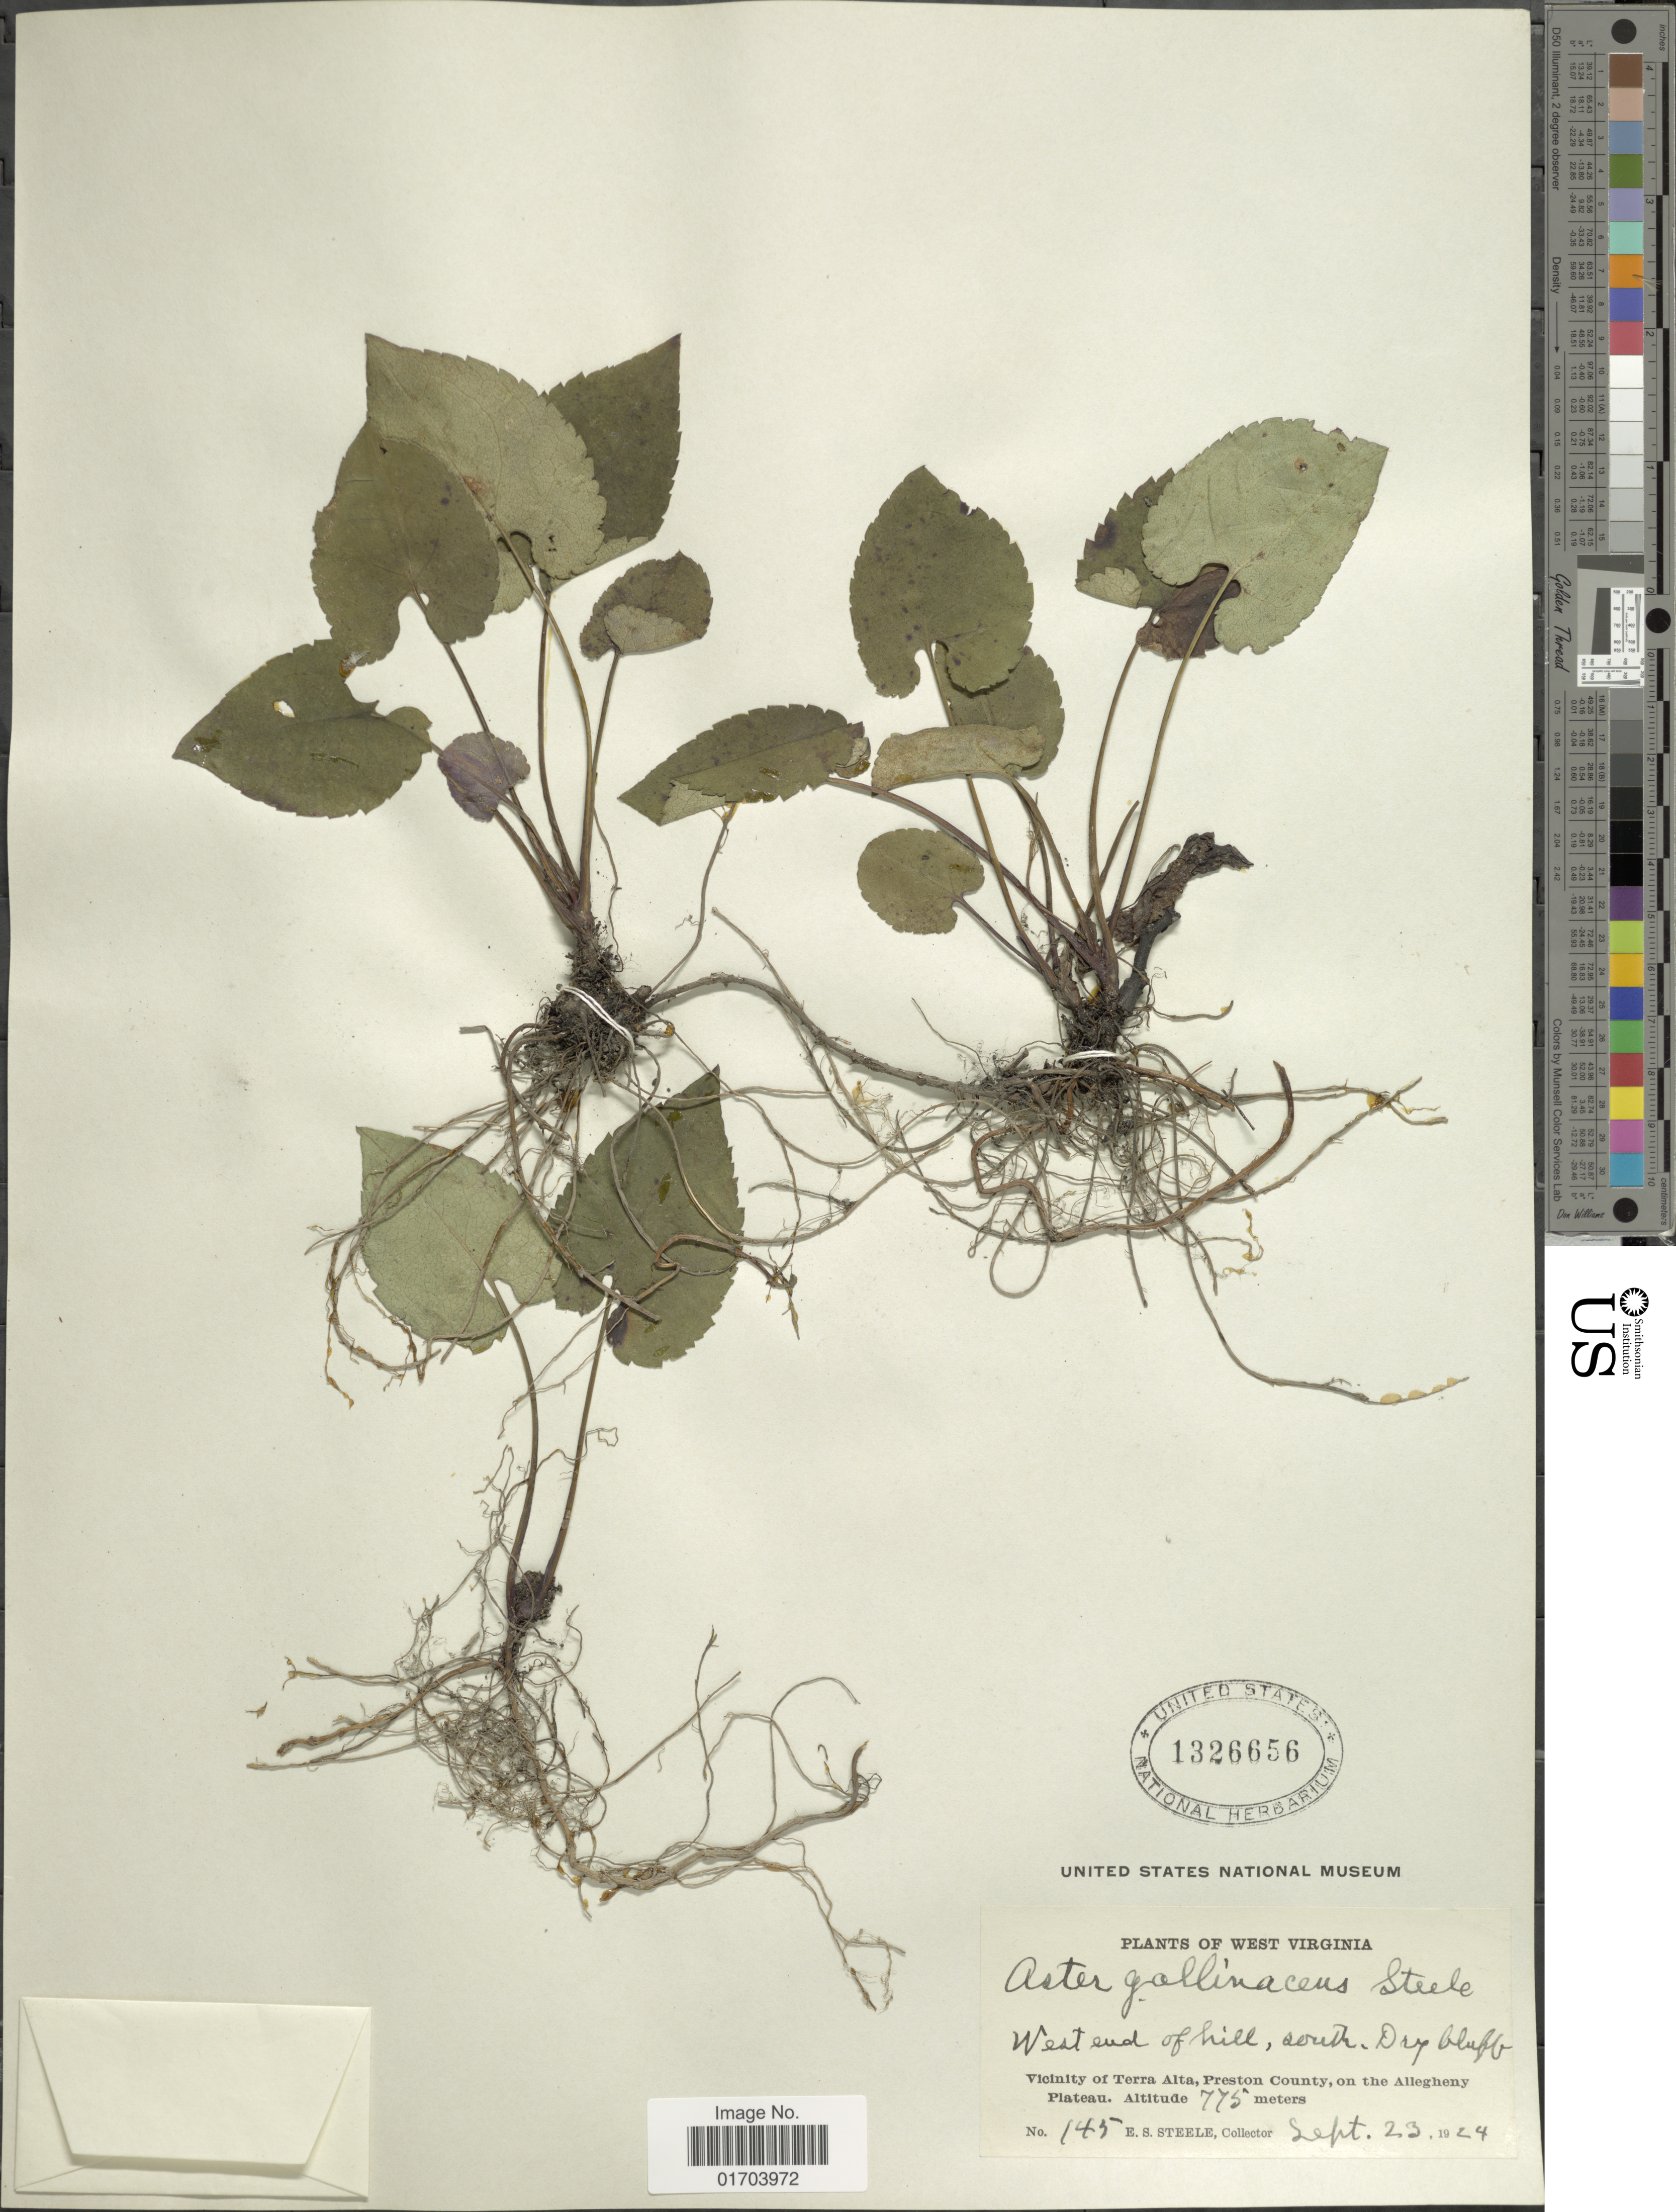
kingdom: Plantae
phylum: Tracheophyta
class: Magnoliopsida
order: Asterales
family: Asteraceae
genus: Aster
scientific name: Aster gallinaceus E.S. Steele sp. nov. ined.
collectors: E. Steele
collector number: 145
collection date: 1924-09-23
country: United States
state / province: West Virginia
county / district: Preston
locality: West end of hill, south, Vicinity of Terra Alta, Preston County, on the Allegheny Plateau.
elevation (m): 775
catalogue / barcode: US 1326656